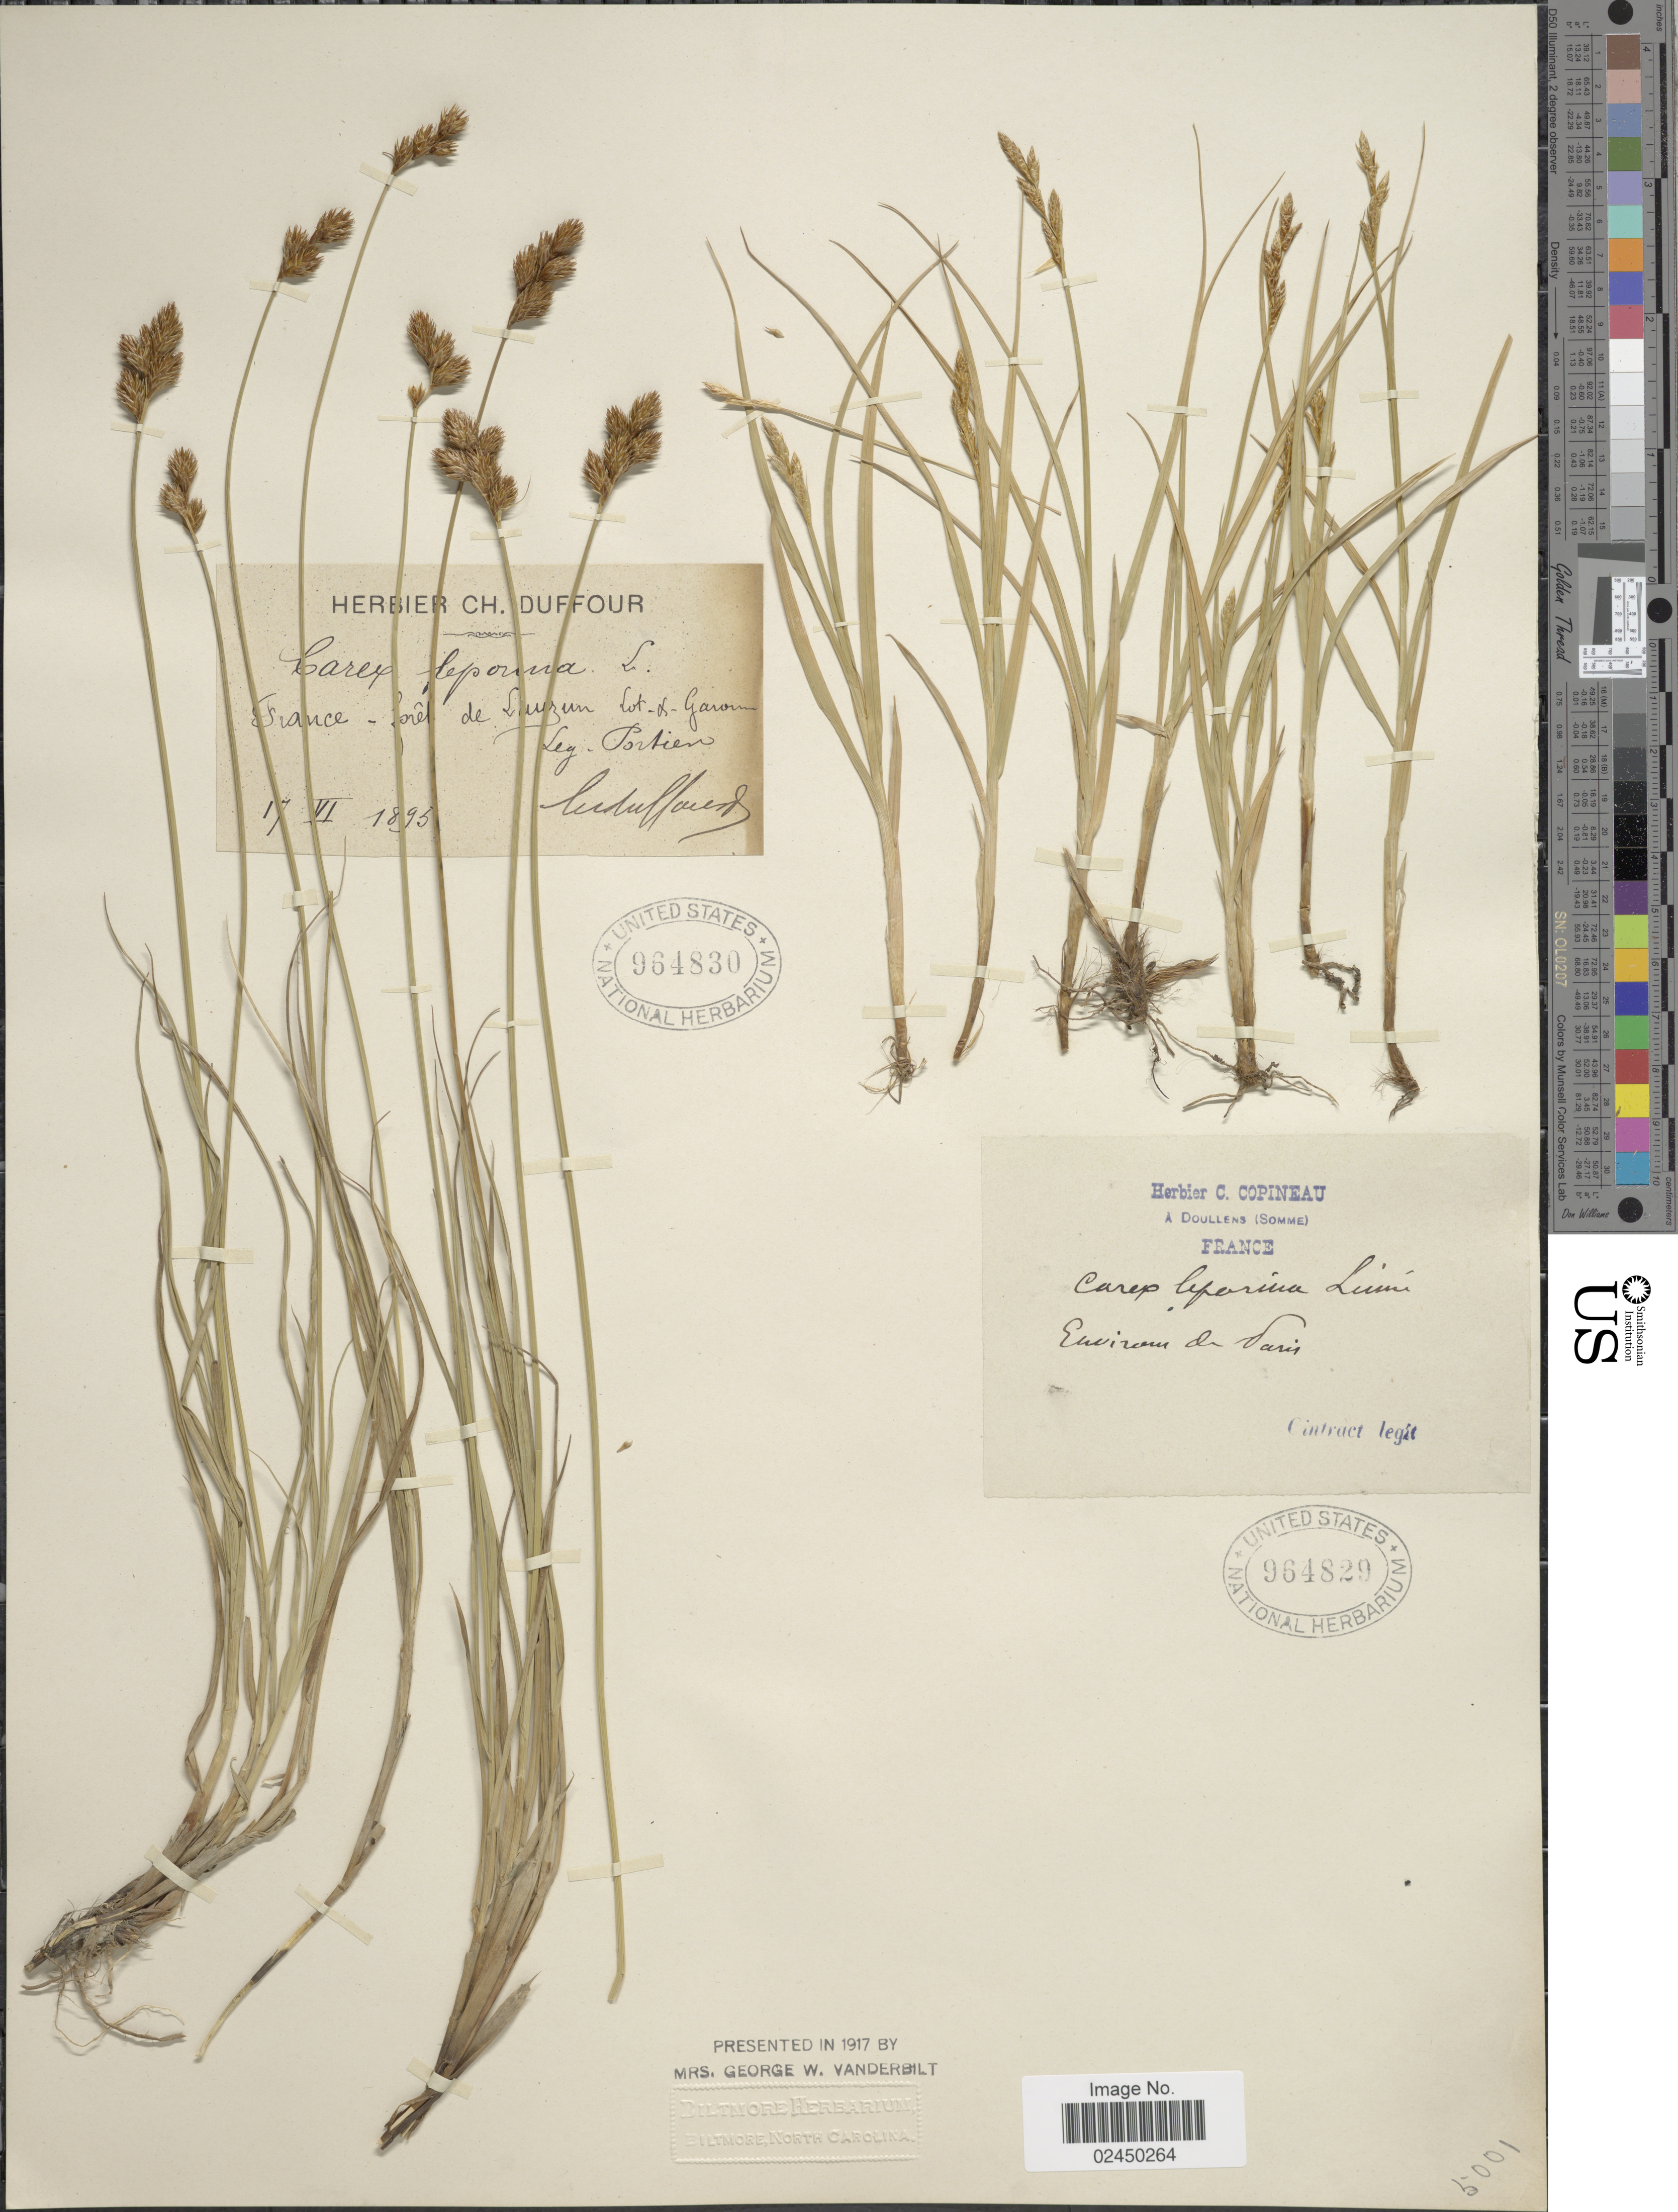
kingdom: Plantae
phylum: Tracheophyta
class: Liliopsida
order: Poales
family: Cyperaceae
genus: Carex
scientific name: Carex leporina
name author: L.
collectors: Cintract, --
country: France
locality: Environs de Paris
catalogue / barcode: US 964829